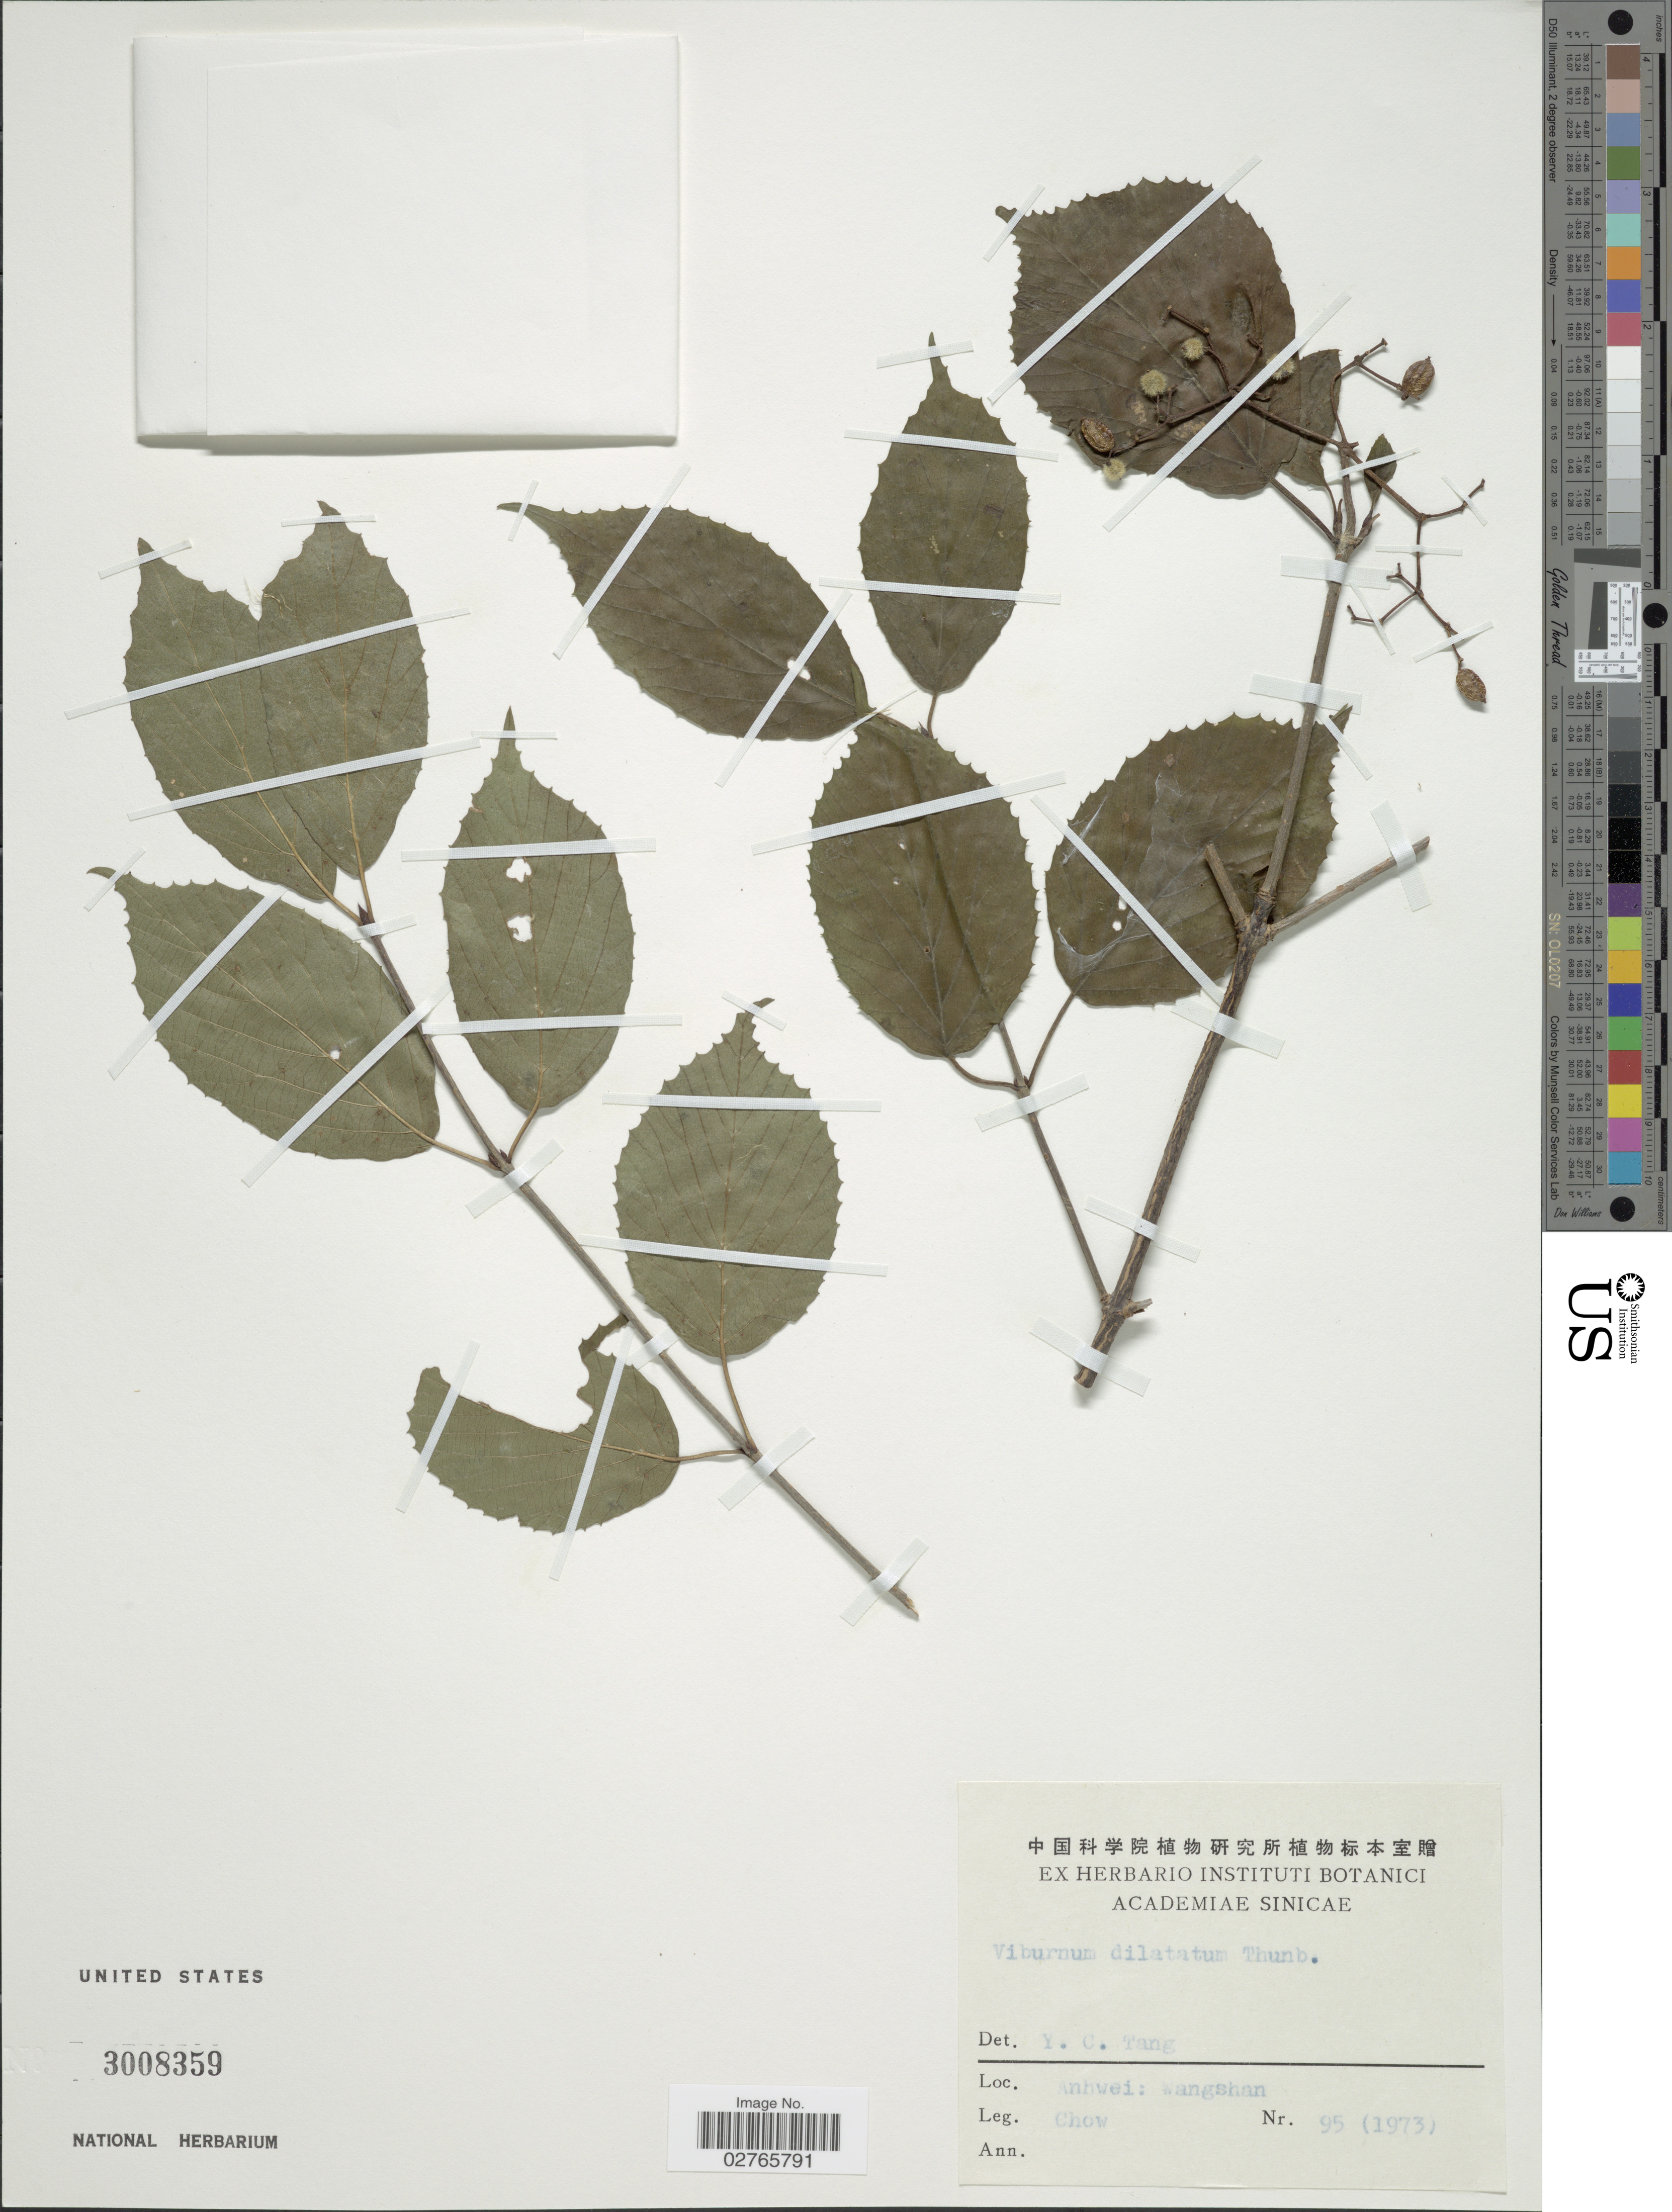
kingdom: Plantae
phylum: Tracheophyta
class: Magnoliopsida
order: Dipsacales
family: Viburnaceae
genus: Viburnum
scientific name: Viburnum dilatatum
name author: Thunb.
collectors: Chow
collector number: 95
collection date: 1973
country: China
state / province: Anhui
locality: Anhwei. Wangshan.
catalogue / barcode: US 3008359